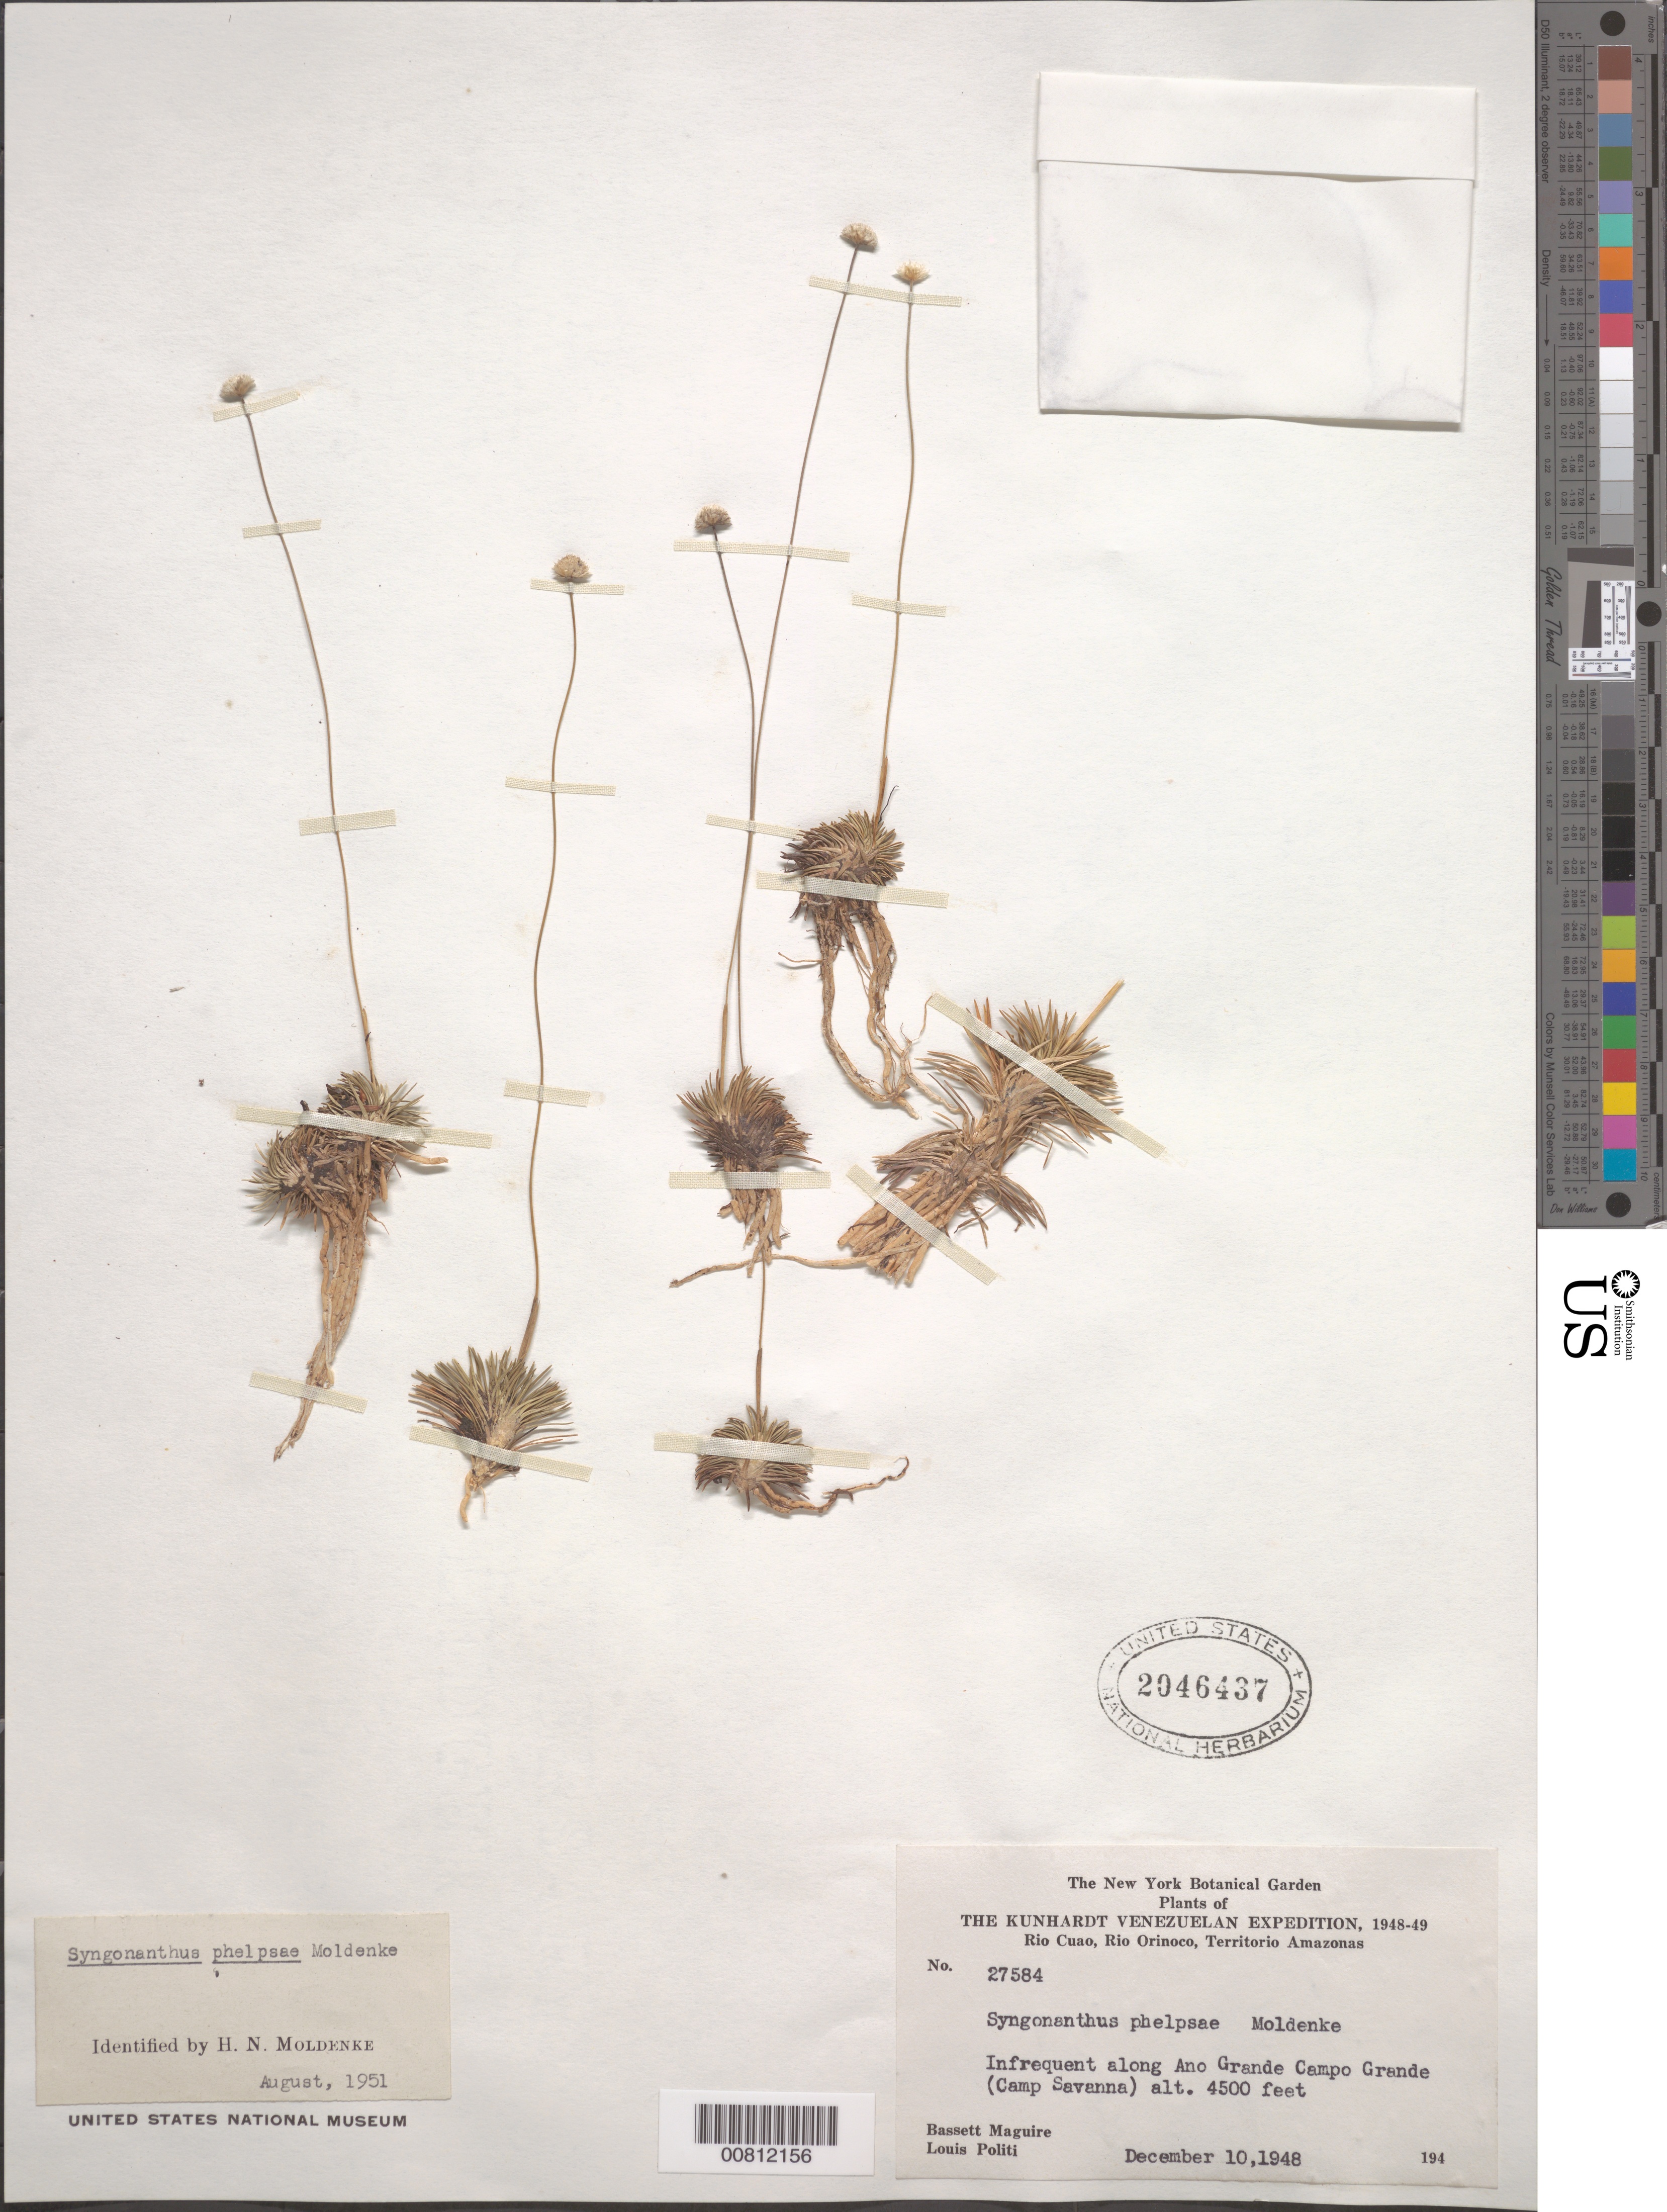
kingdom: Plantae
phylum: Tracheophyta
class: Liliopsida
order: Poales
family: Eriocaulaceae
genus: Syngonanthus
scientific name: Syngonanthus phelpsiae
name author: Moldenke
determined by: Moldenke, H. N.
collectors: B. Maguire & L. Politi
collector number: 27584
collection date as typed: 10-Dec-48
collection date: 1948-12-10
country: Venezuela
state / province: Amazonas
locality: Río Cuao, Río Orinoco, Año Grande (Camp Savanna)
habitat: along camp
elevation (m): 1372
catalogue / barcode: US 2046437